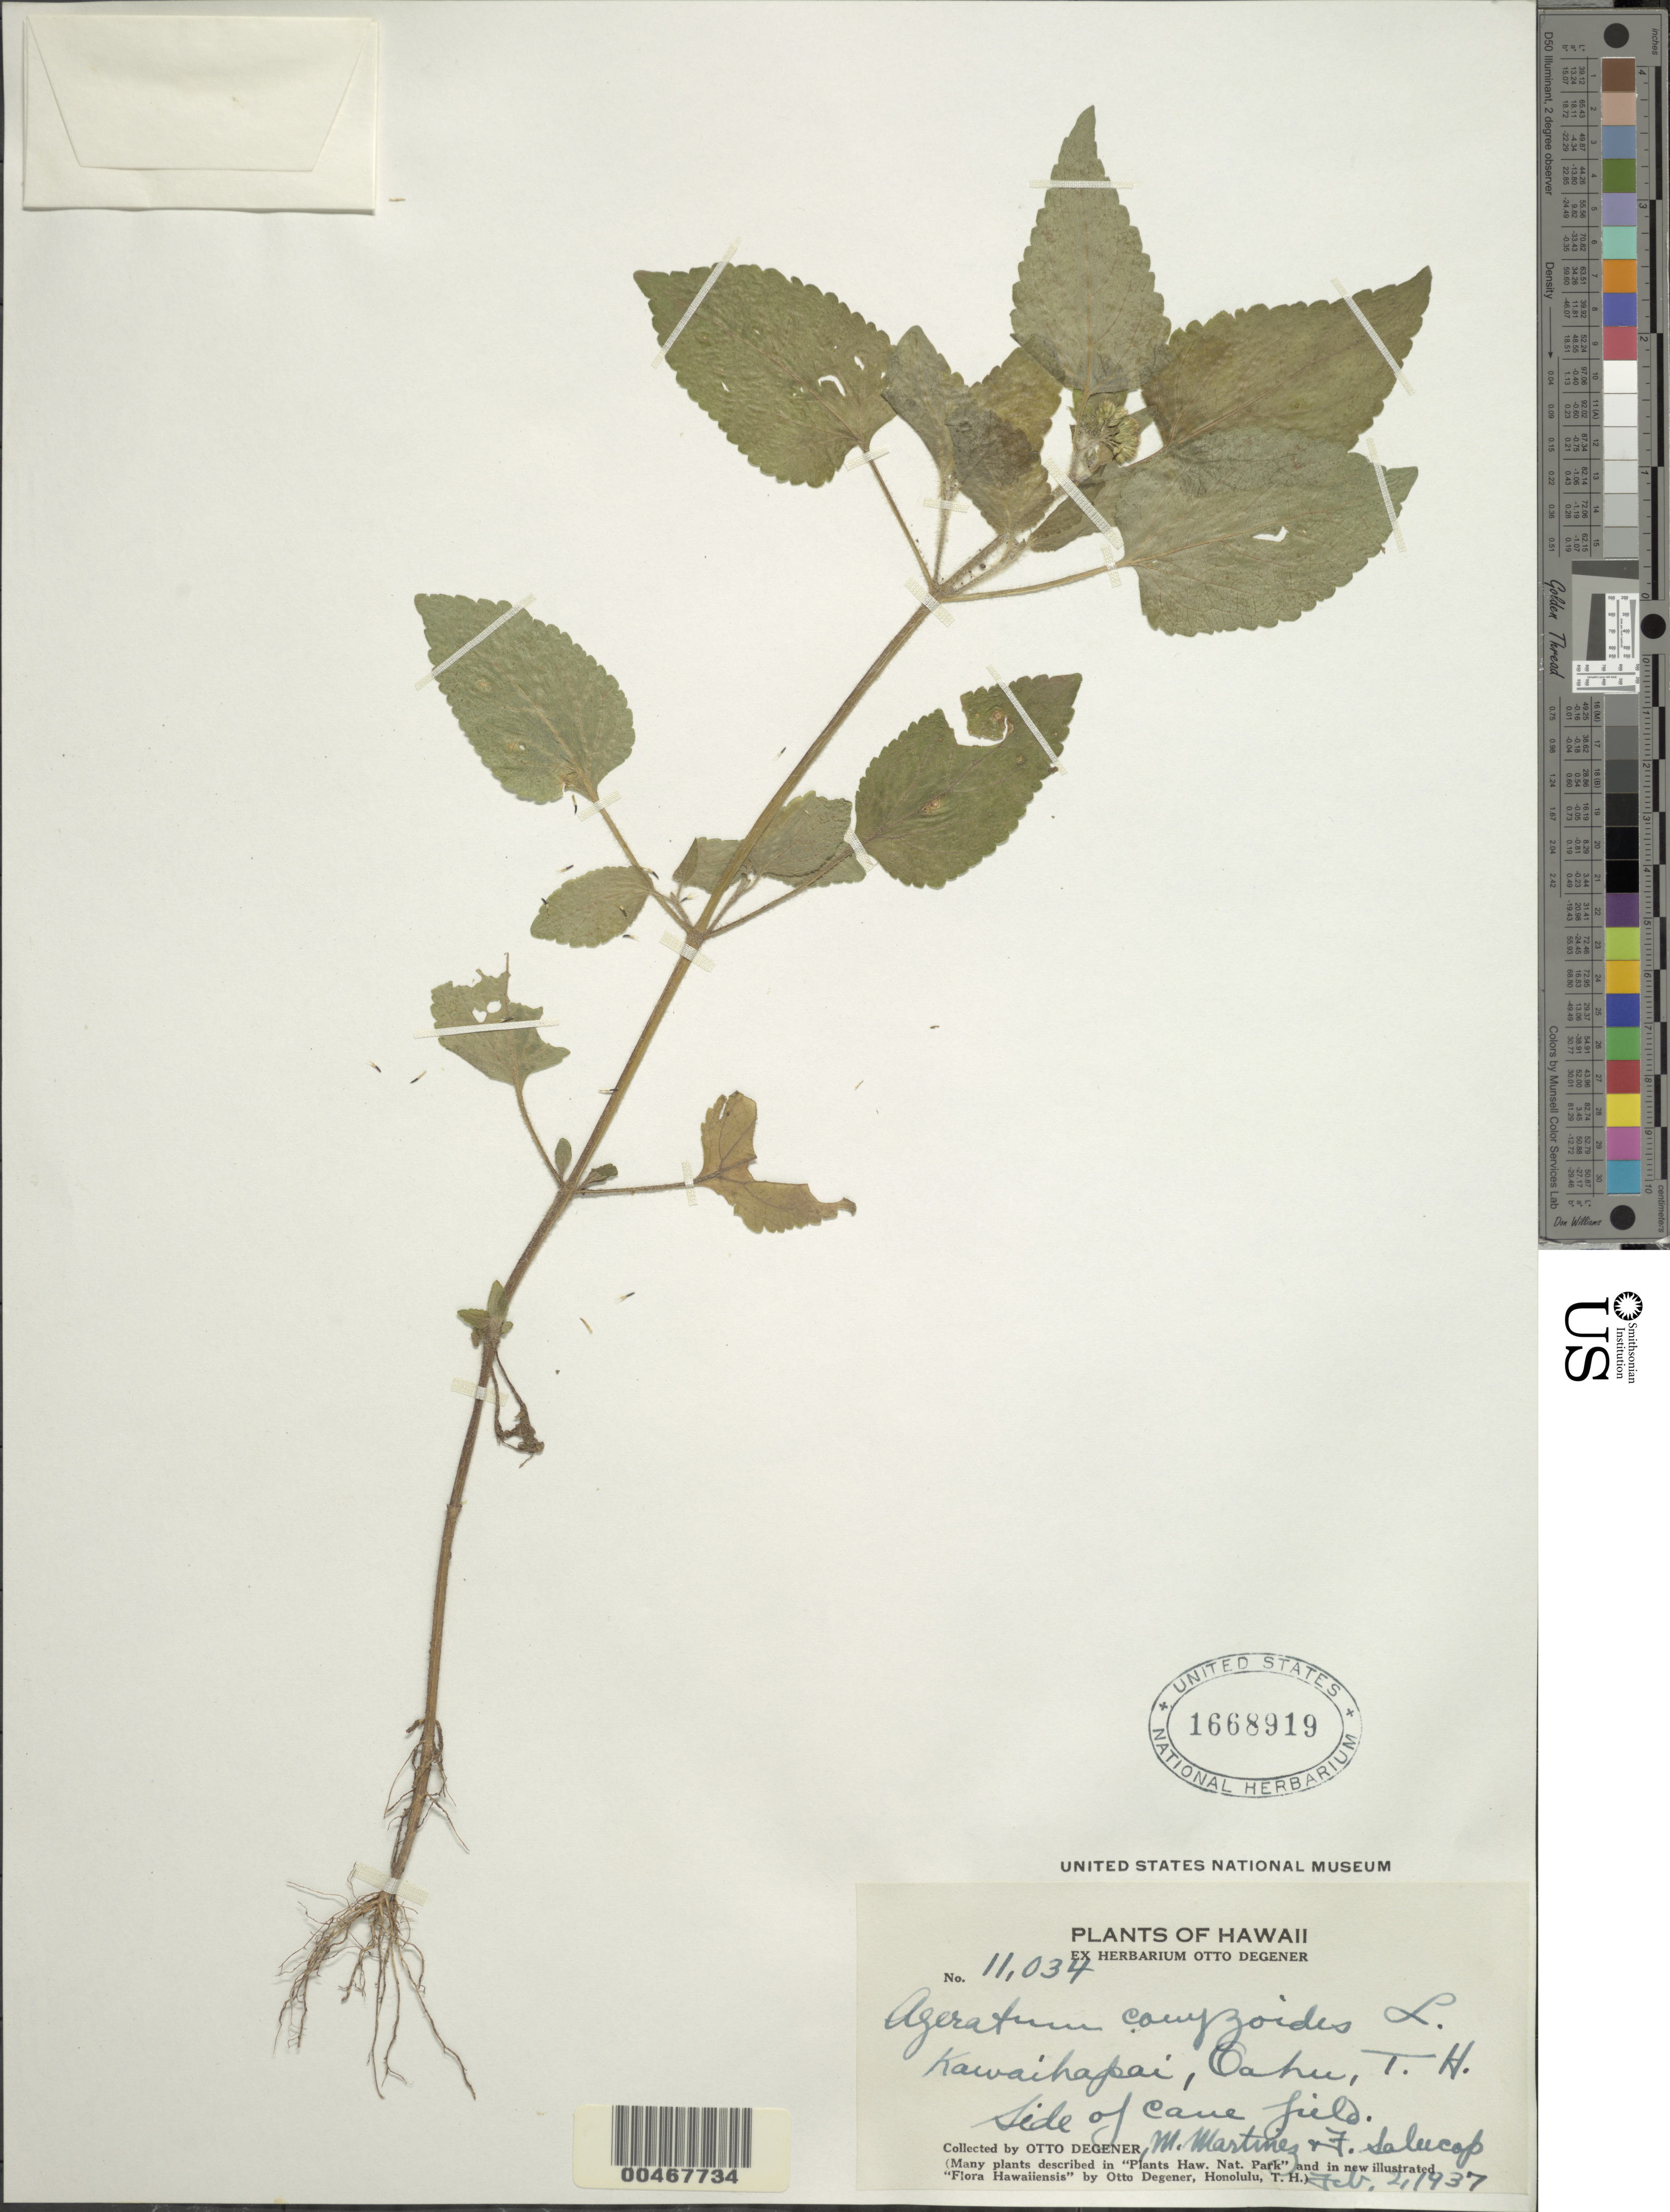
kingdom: Plantae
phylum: Tracheophyta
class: Magnoliopsida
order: Asterales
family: Asteraceae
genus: Ageratum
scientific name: Ageratum conyzoides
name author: L.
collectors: O. Degener, M. Martínez M. & F. Salucop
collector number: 11034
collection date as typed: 2 Feb 1937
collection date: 1937-02-02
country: United States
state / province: Hawaii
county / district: Honolulu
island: Oahu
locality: Kawaihapai, side of cane field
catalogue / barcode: US 1668919